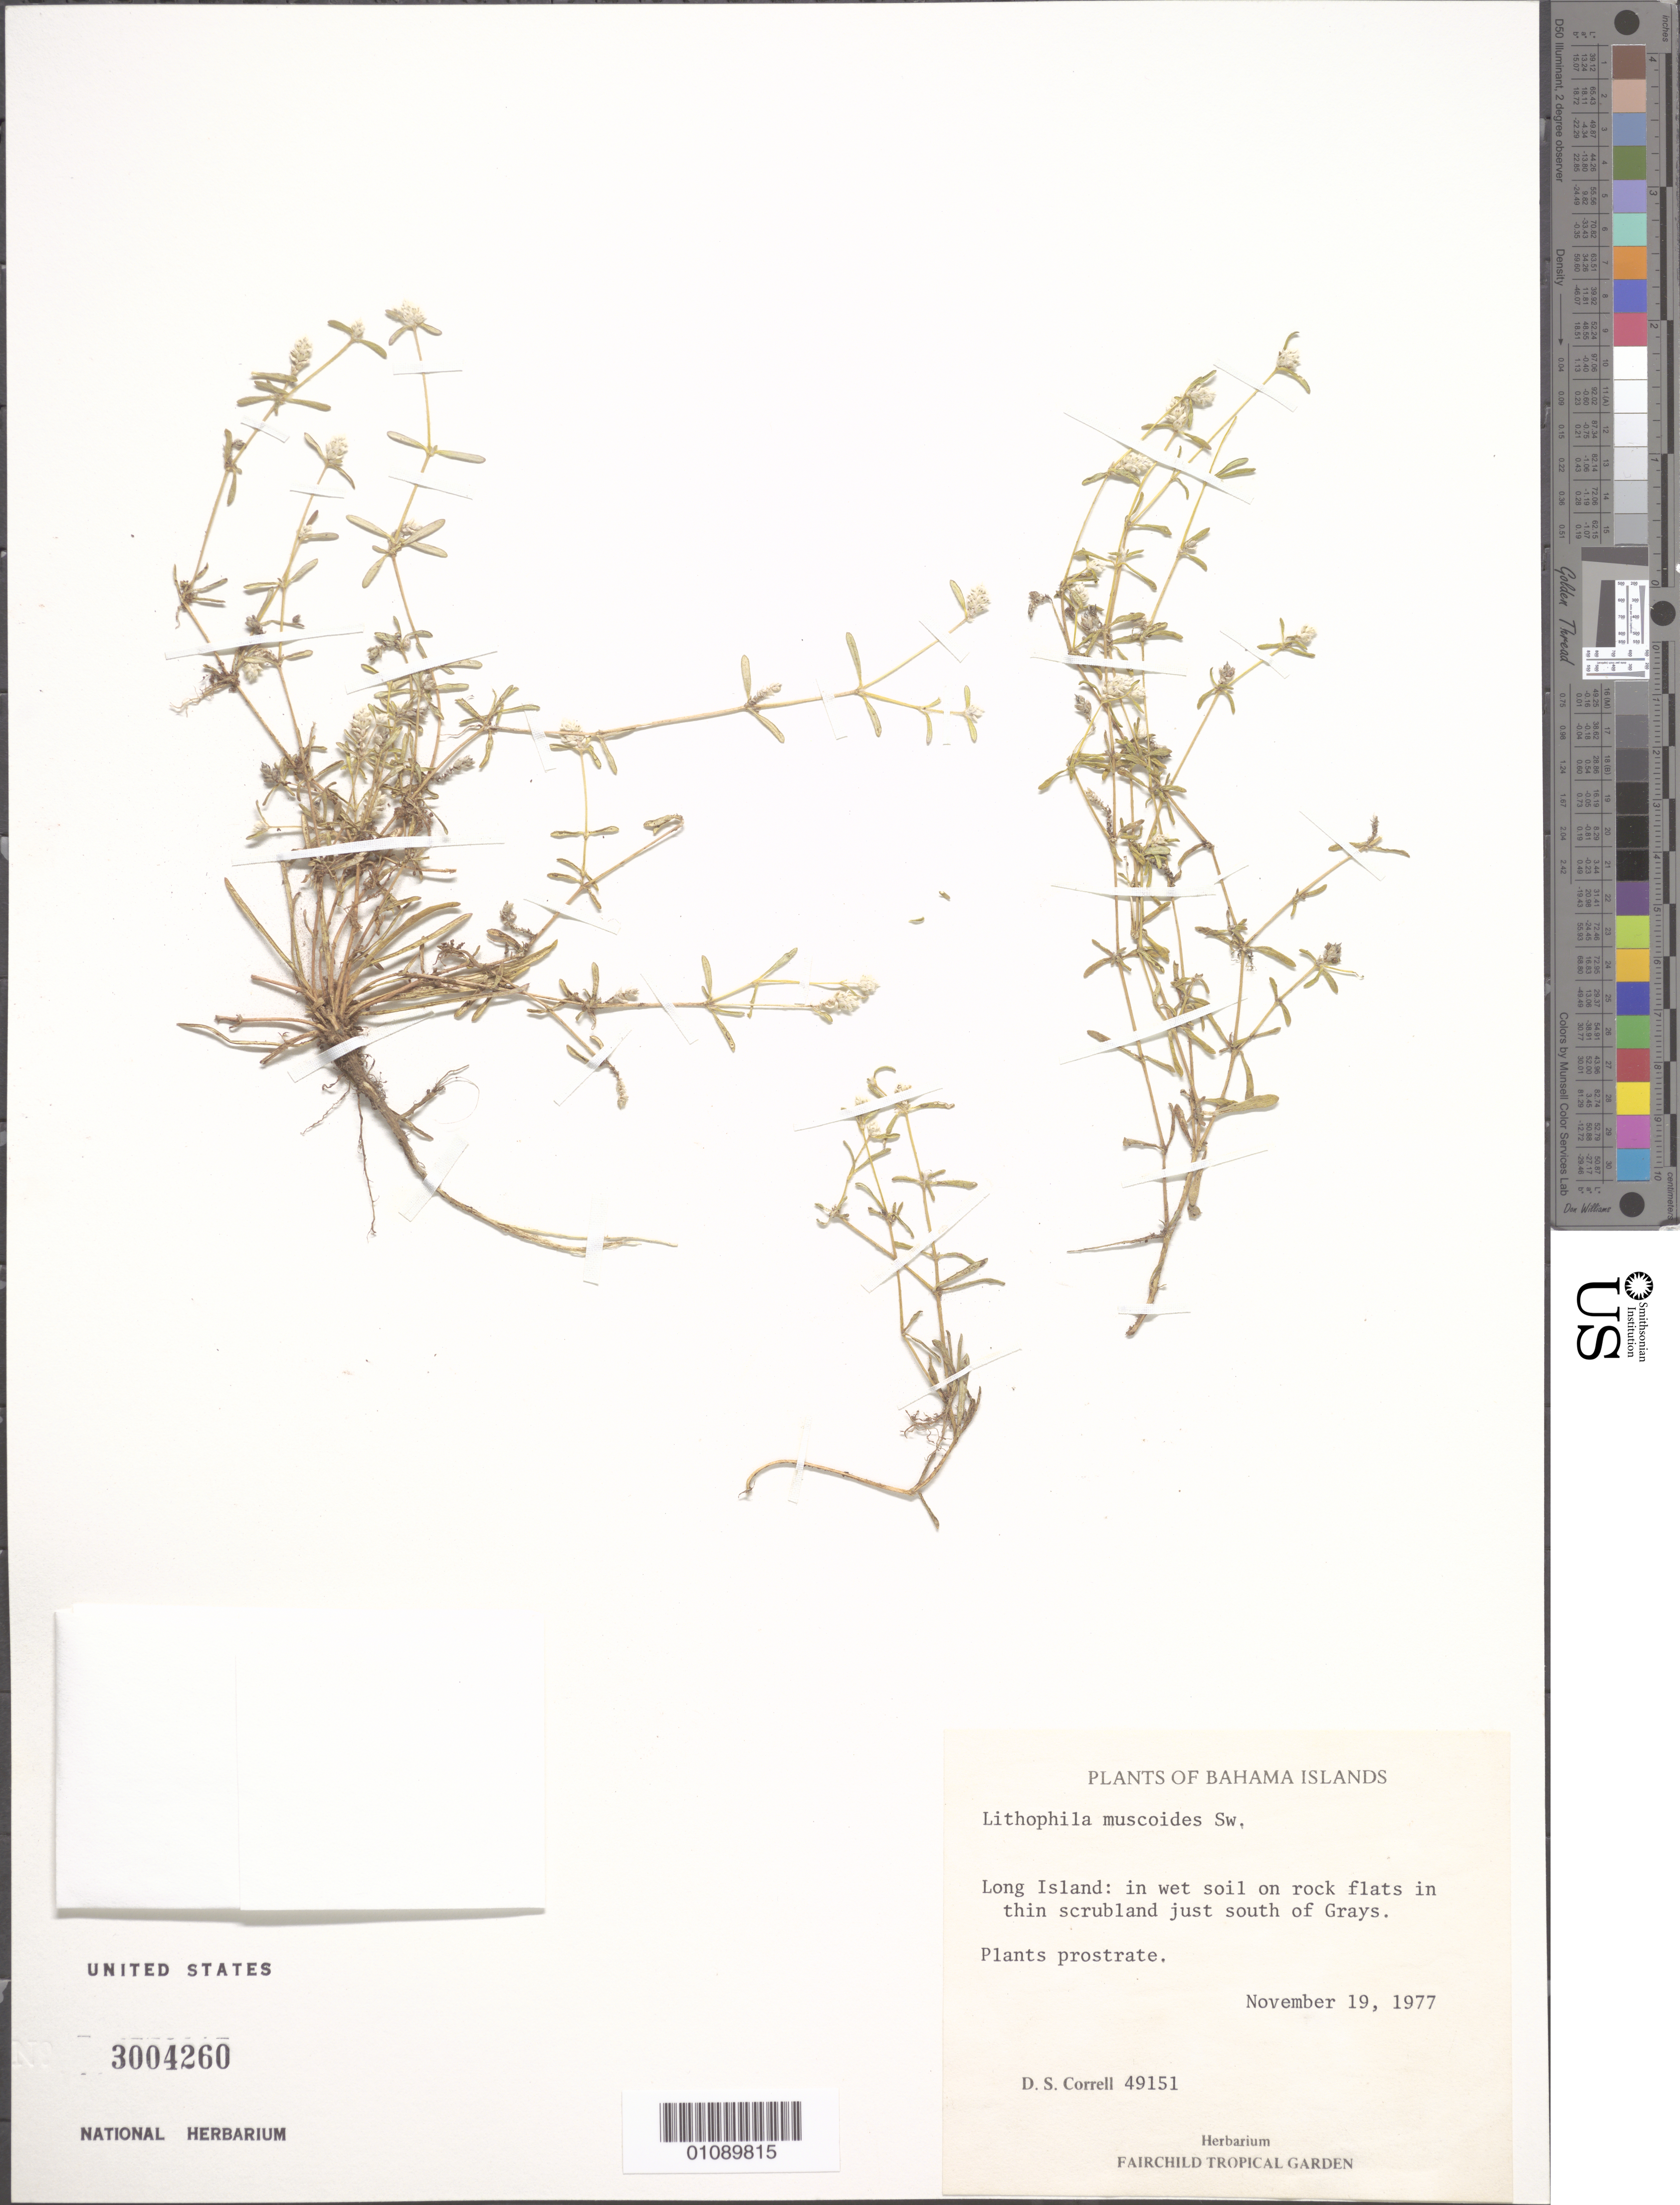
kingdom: Plantae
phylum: Tracheophyta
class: Magnoliopsida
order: Caryophyllales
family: Amaranthaceae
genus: Gomphrena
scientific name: Gomphrena muscoides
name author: (Sw.) T. Ortuño & Borsch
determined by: Strong, Mark T., (BOT), Smithsonian Institution - National Museum of Natural History (UNITED STATES)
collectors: D. S. Correll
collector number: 49151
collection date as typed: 19 Nov 1977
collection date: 1977-11-19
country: Bahamas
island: Lond I.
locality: Just S of Grays.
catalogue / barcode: US 3004260